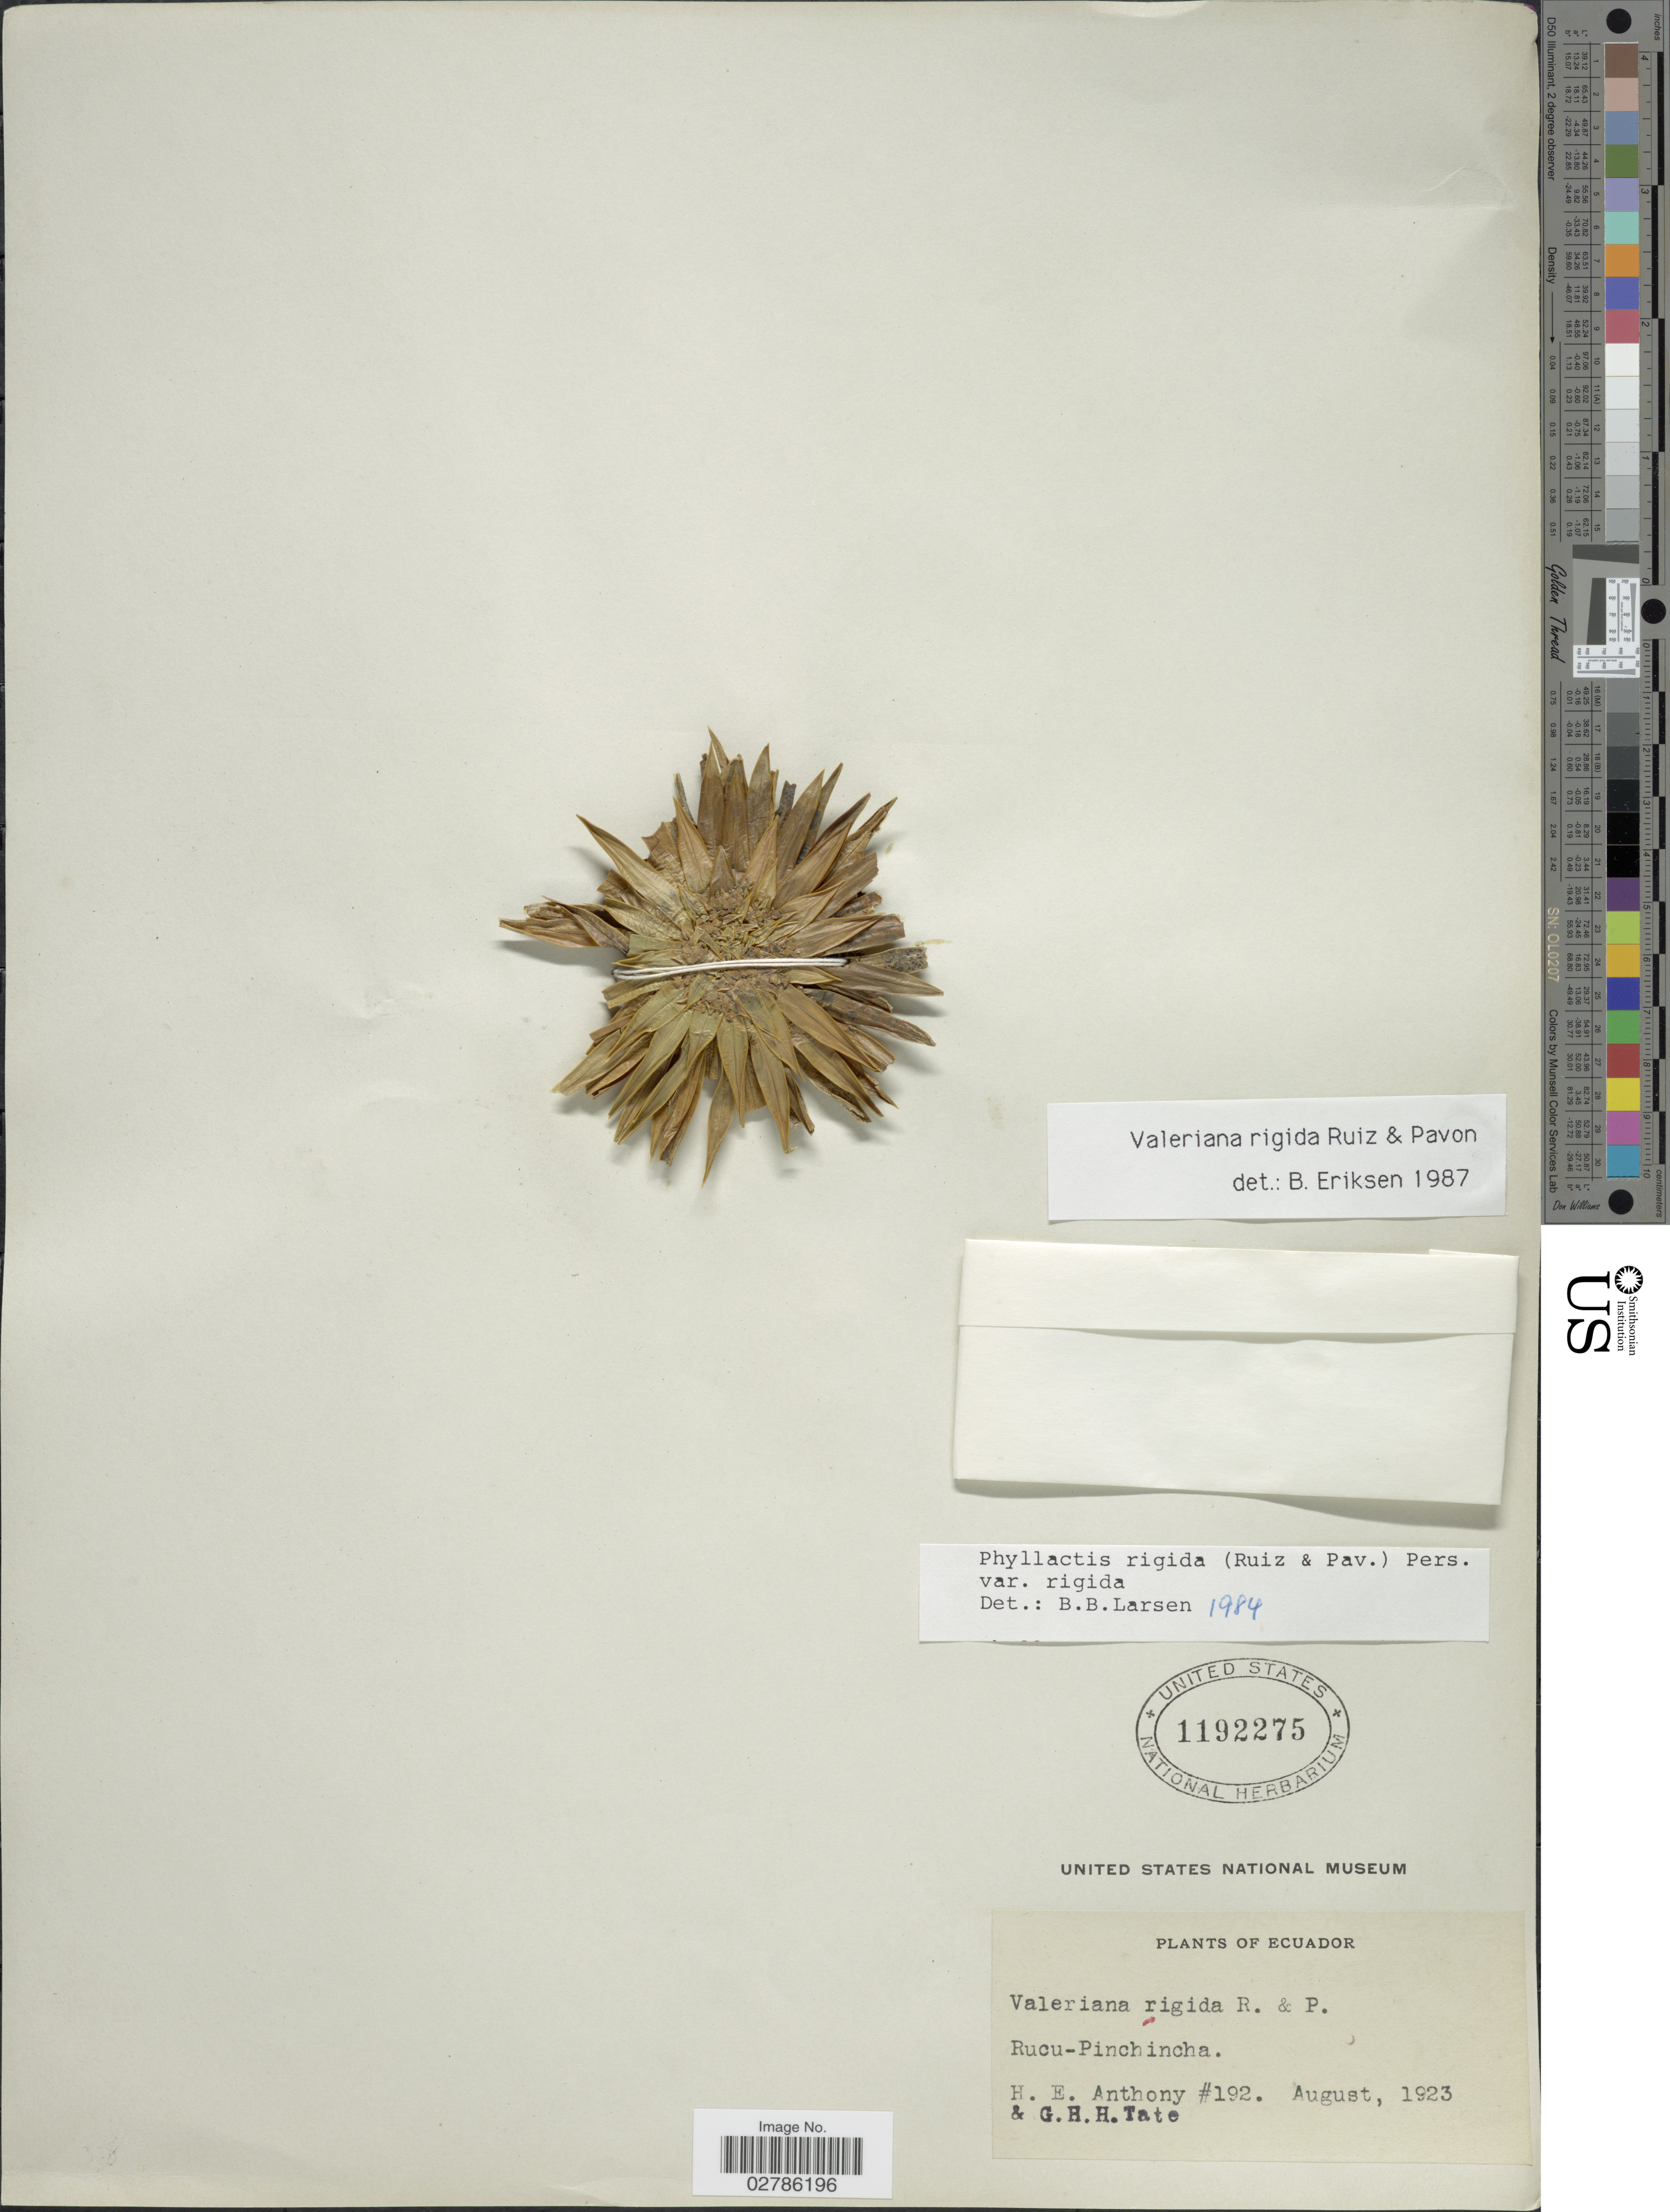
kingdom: Plantae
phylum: Tracheophyta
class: Magnoliopsida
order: Dipsacales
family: Caprifoliaceae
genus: Phyllactis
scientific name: Phyllactis rigida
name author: (Ruiz & Pav.) Pers.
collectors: H. E. Anthony & G. H. H.Tate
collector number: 192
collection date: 1923-08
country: Ecuador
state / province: Pichincha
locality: Rucu-Pinchincha.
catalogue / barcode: US 1192275